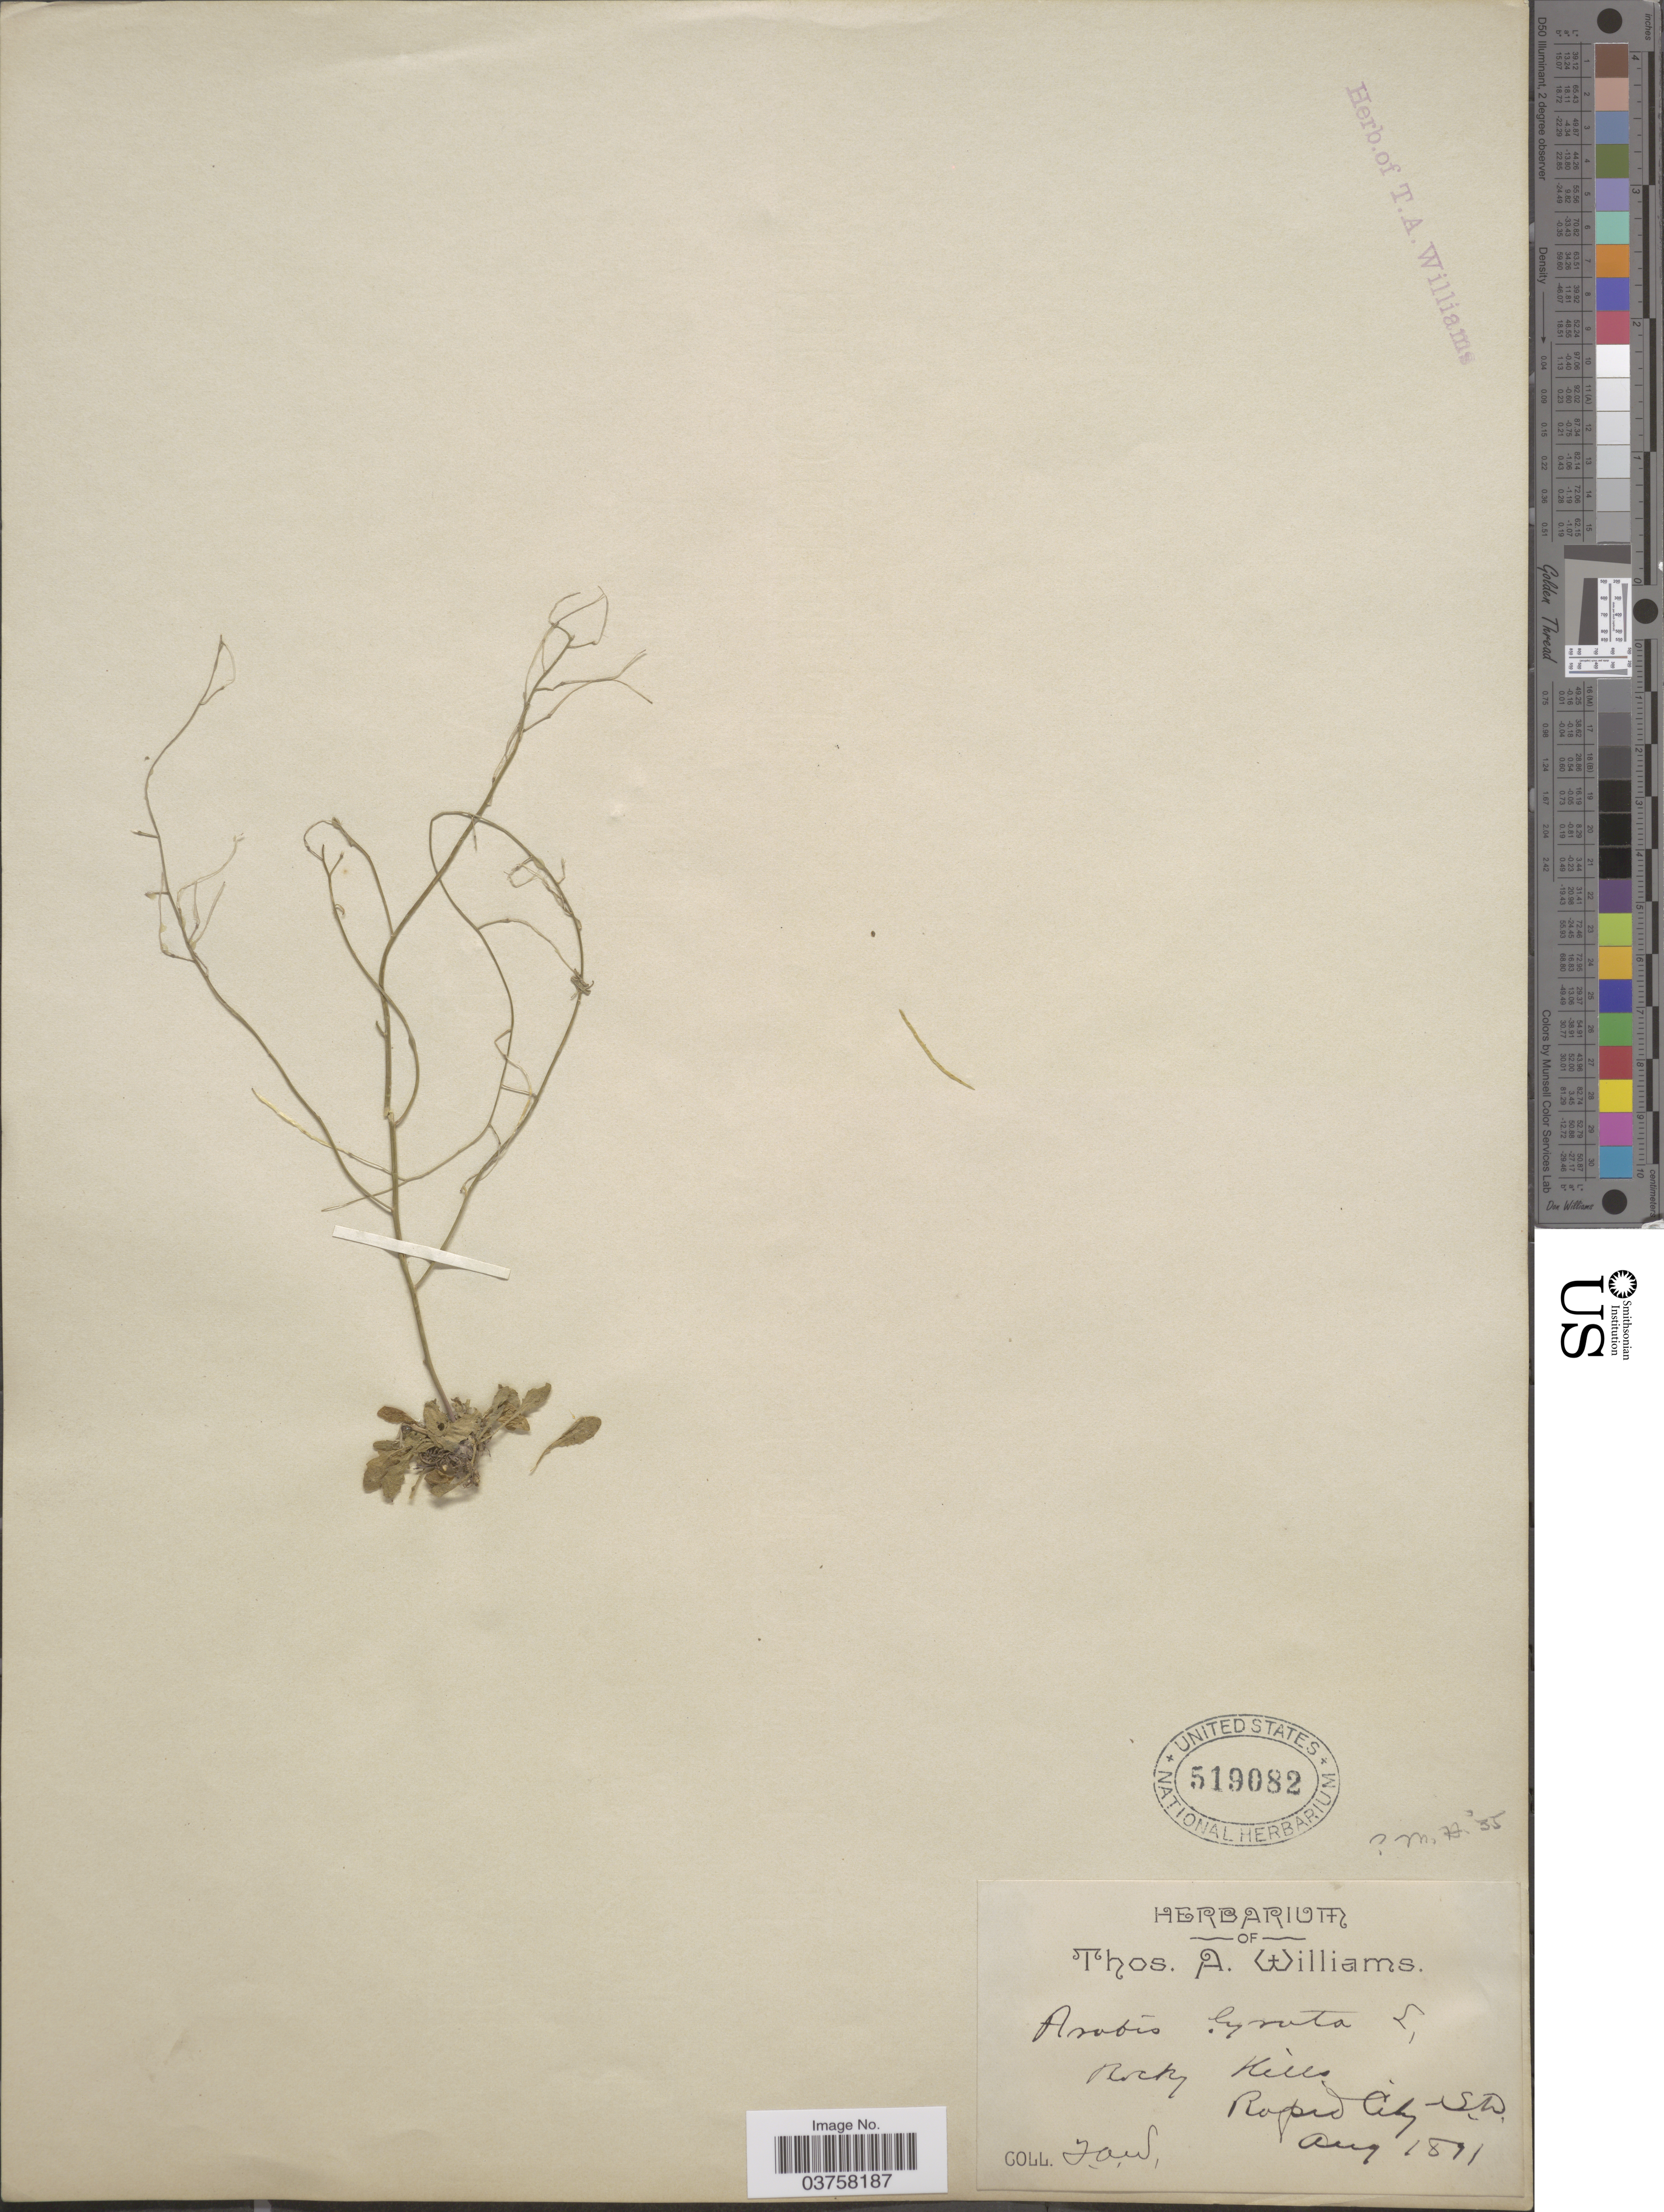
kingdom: Plantae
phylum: Tracheophyta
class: Magnoliopsida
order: Brassicales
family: Brassicaceae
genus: Arabis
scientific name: Arabis lyrata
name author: L.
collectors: T. A. Williams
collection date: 1891-08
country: United States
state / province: South Dakota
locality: Rocky Hills, Rapid City.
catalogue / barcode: US 519082